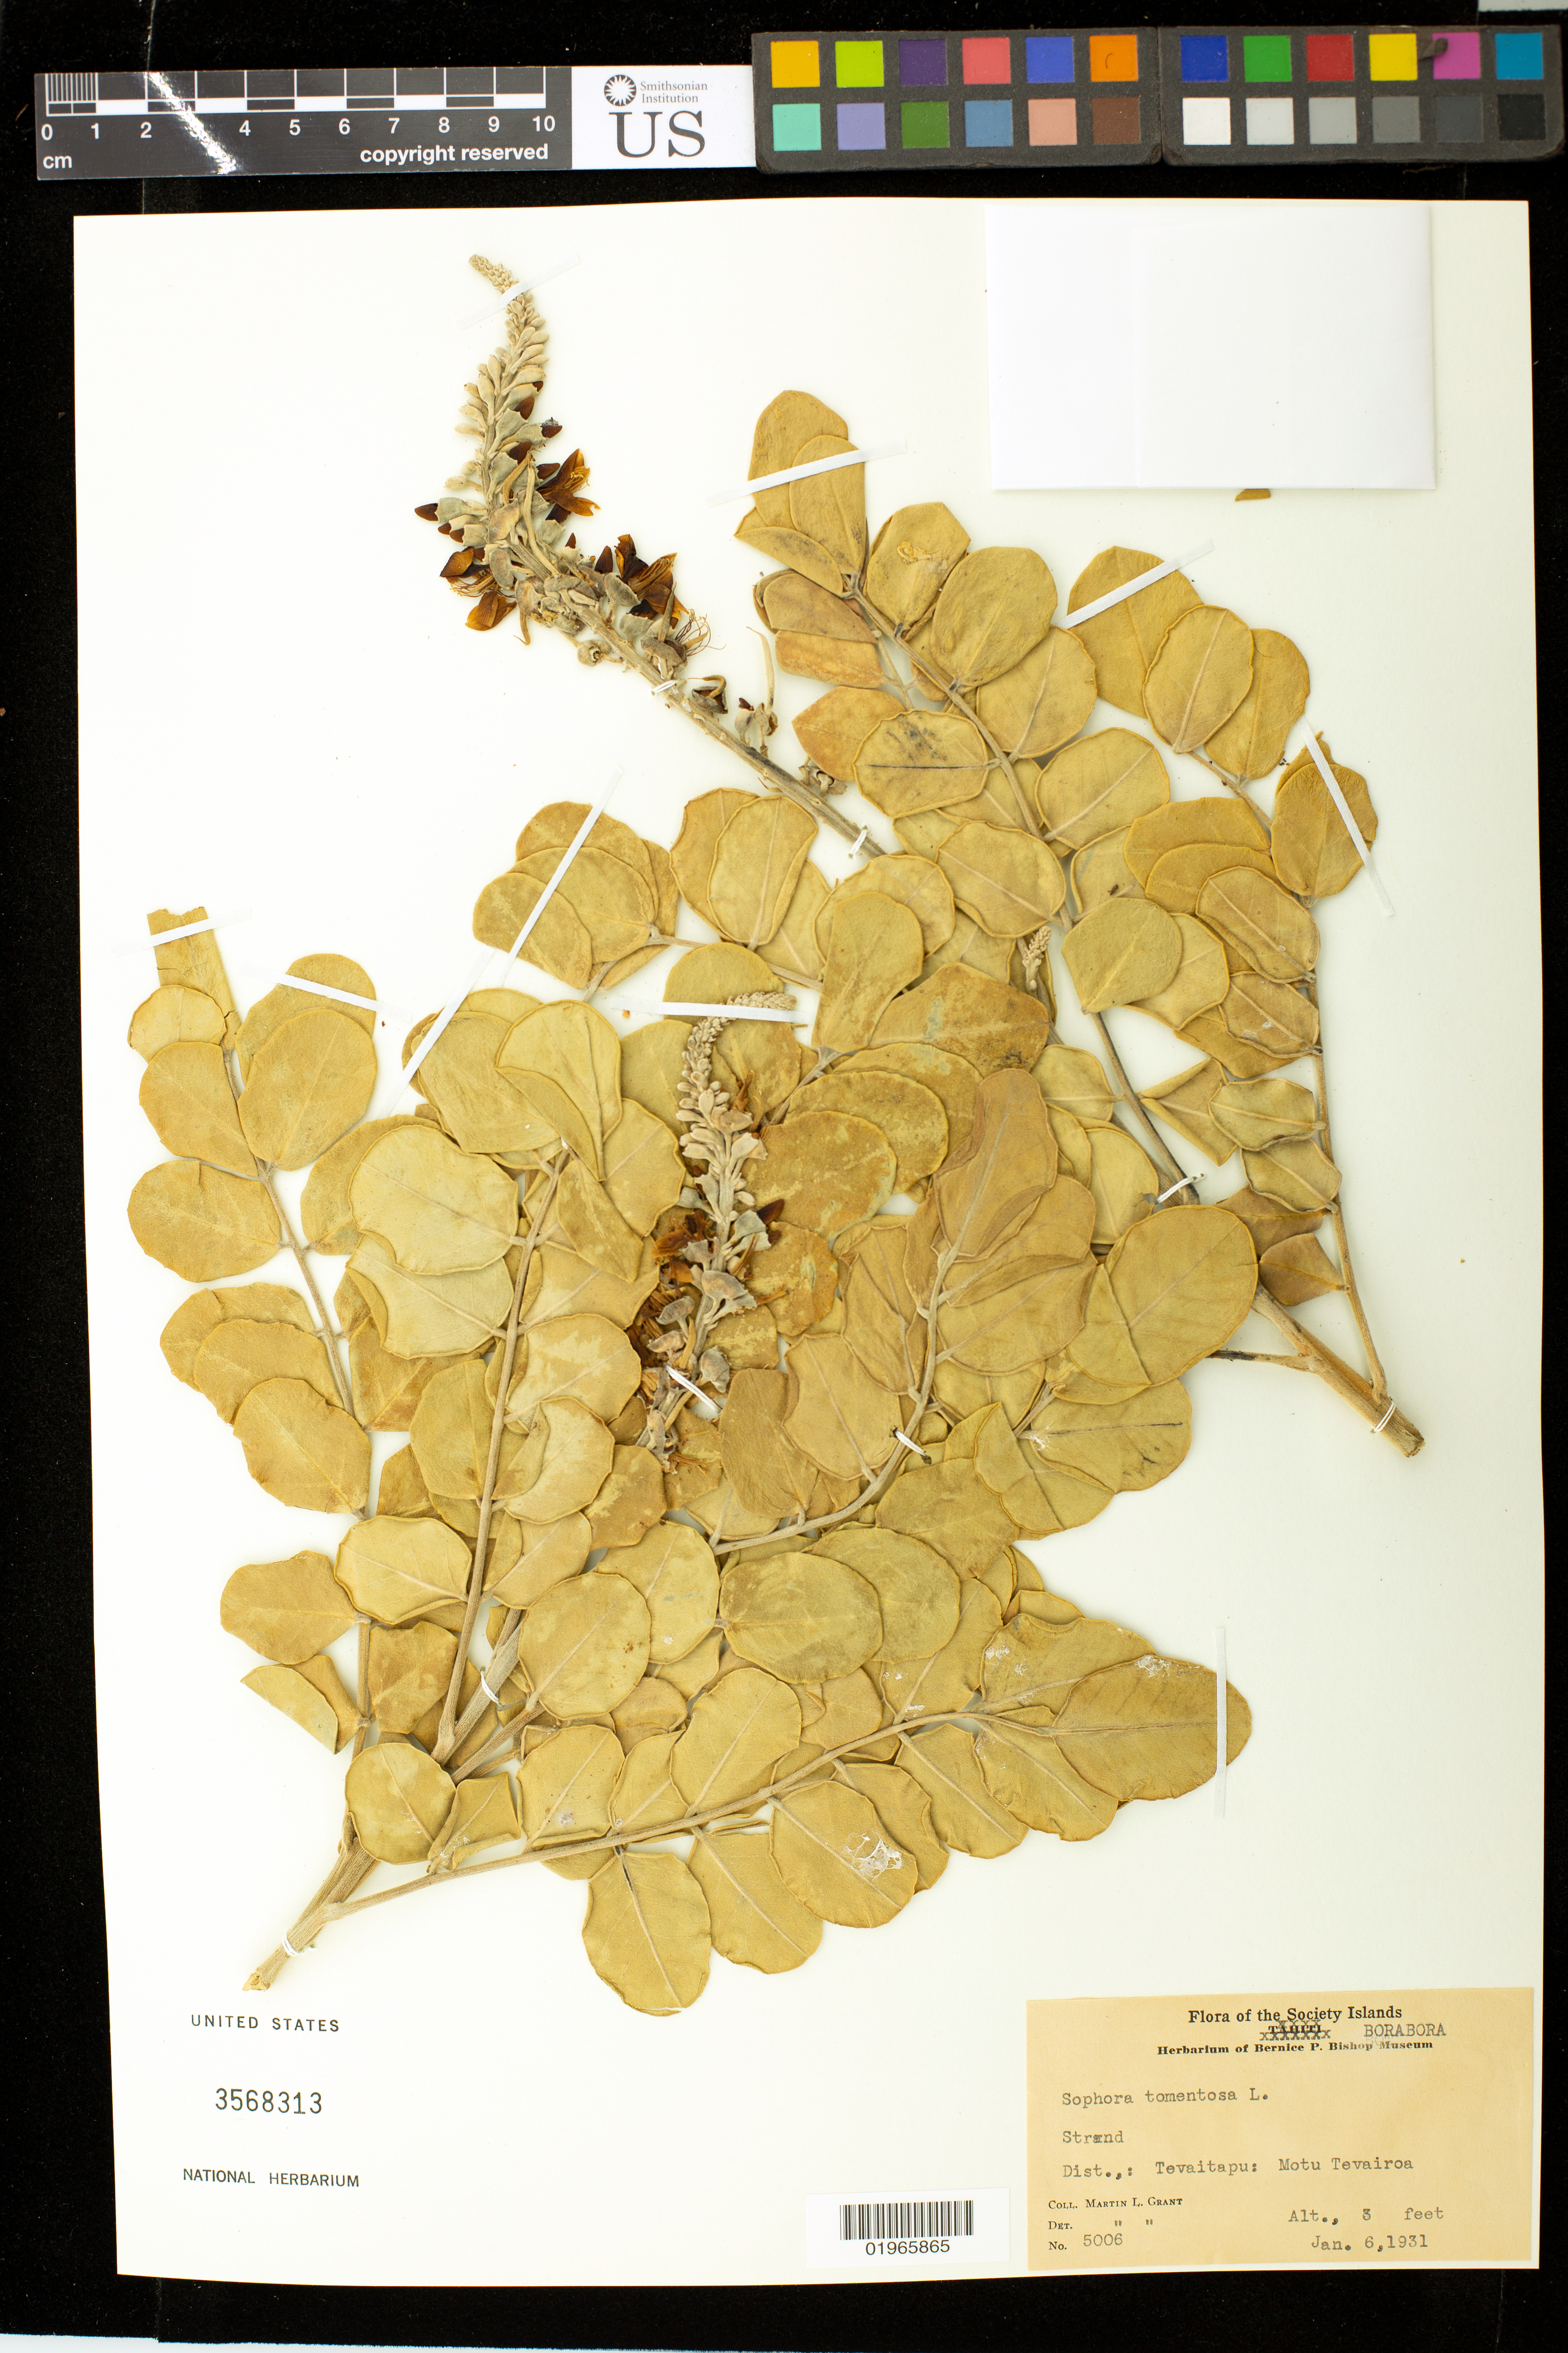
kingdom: Plantae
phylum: Tracheophyta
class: Magnoliopsida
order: Fabales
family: Fabaceae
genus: Sophora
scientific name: Sophora tomentosa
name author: L.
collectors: M. L. Grant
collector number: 5006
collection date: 1931-01-06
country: French Polynesia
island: Bora Bora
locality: Society Islands. Bora Bora. District: Tevaitapu: Motu Tevairoa.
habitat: Strand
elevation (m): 1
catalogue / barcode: US 3568313